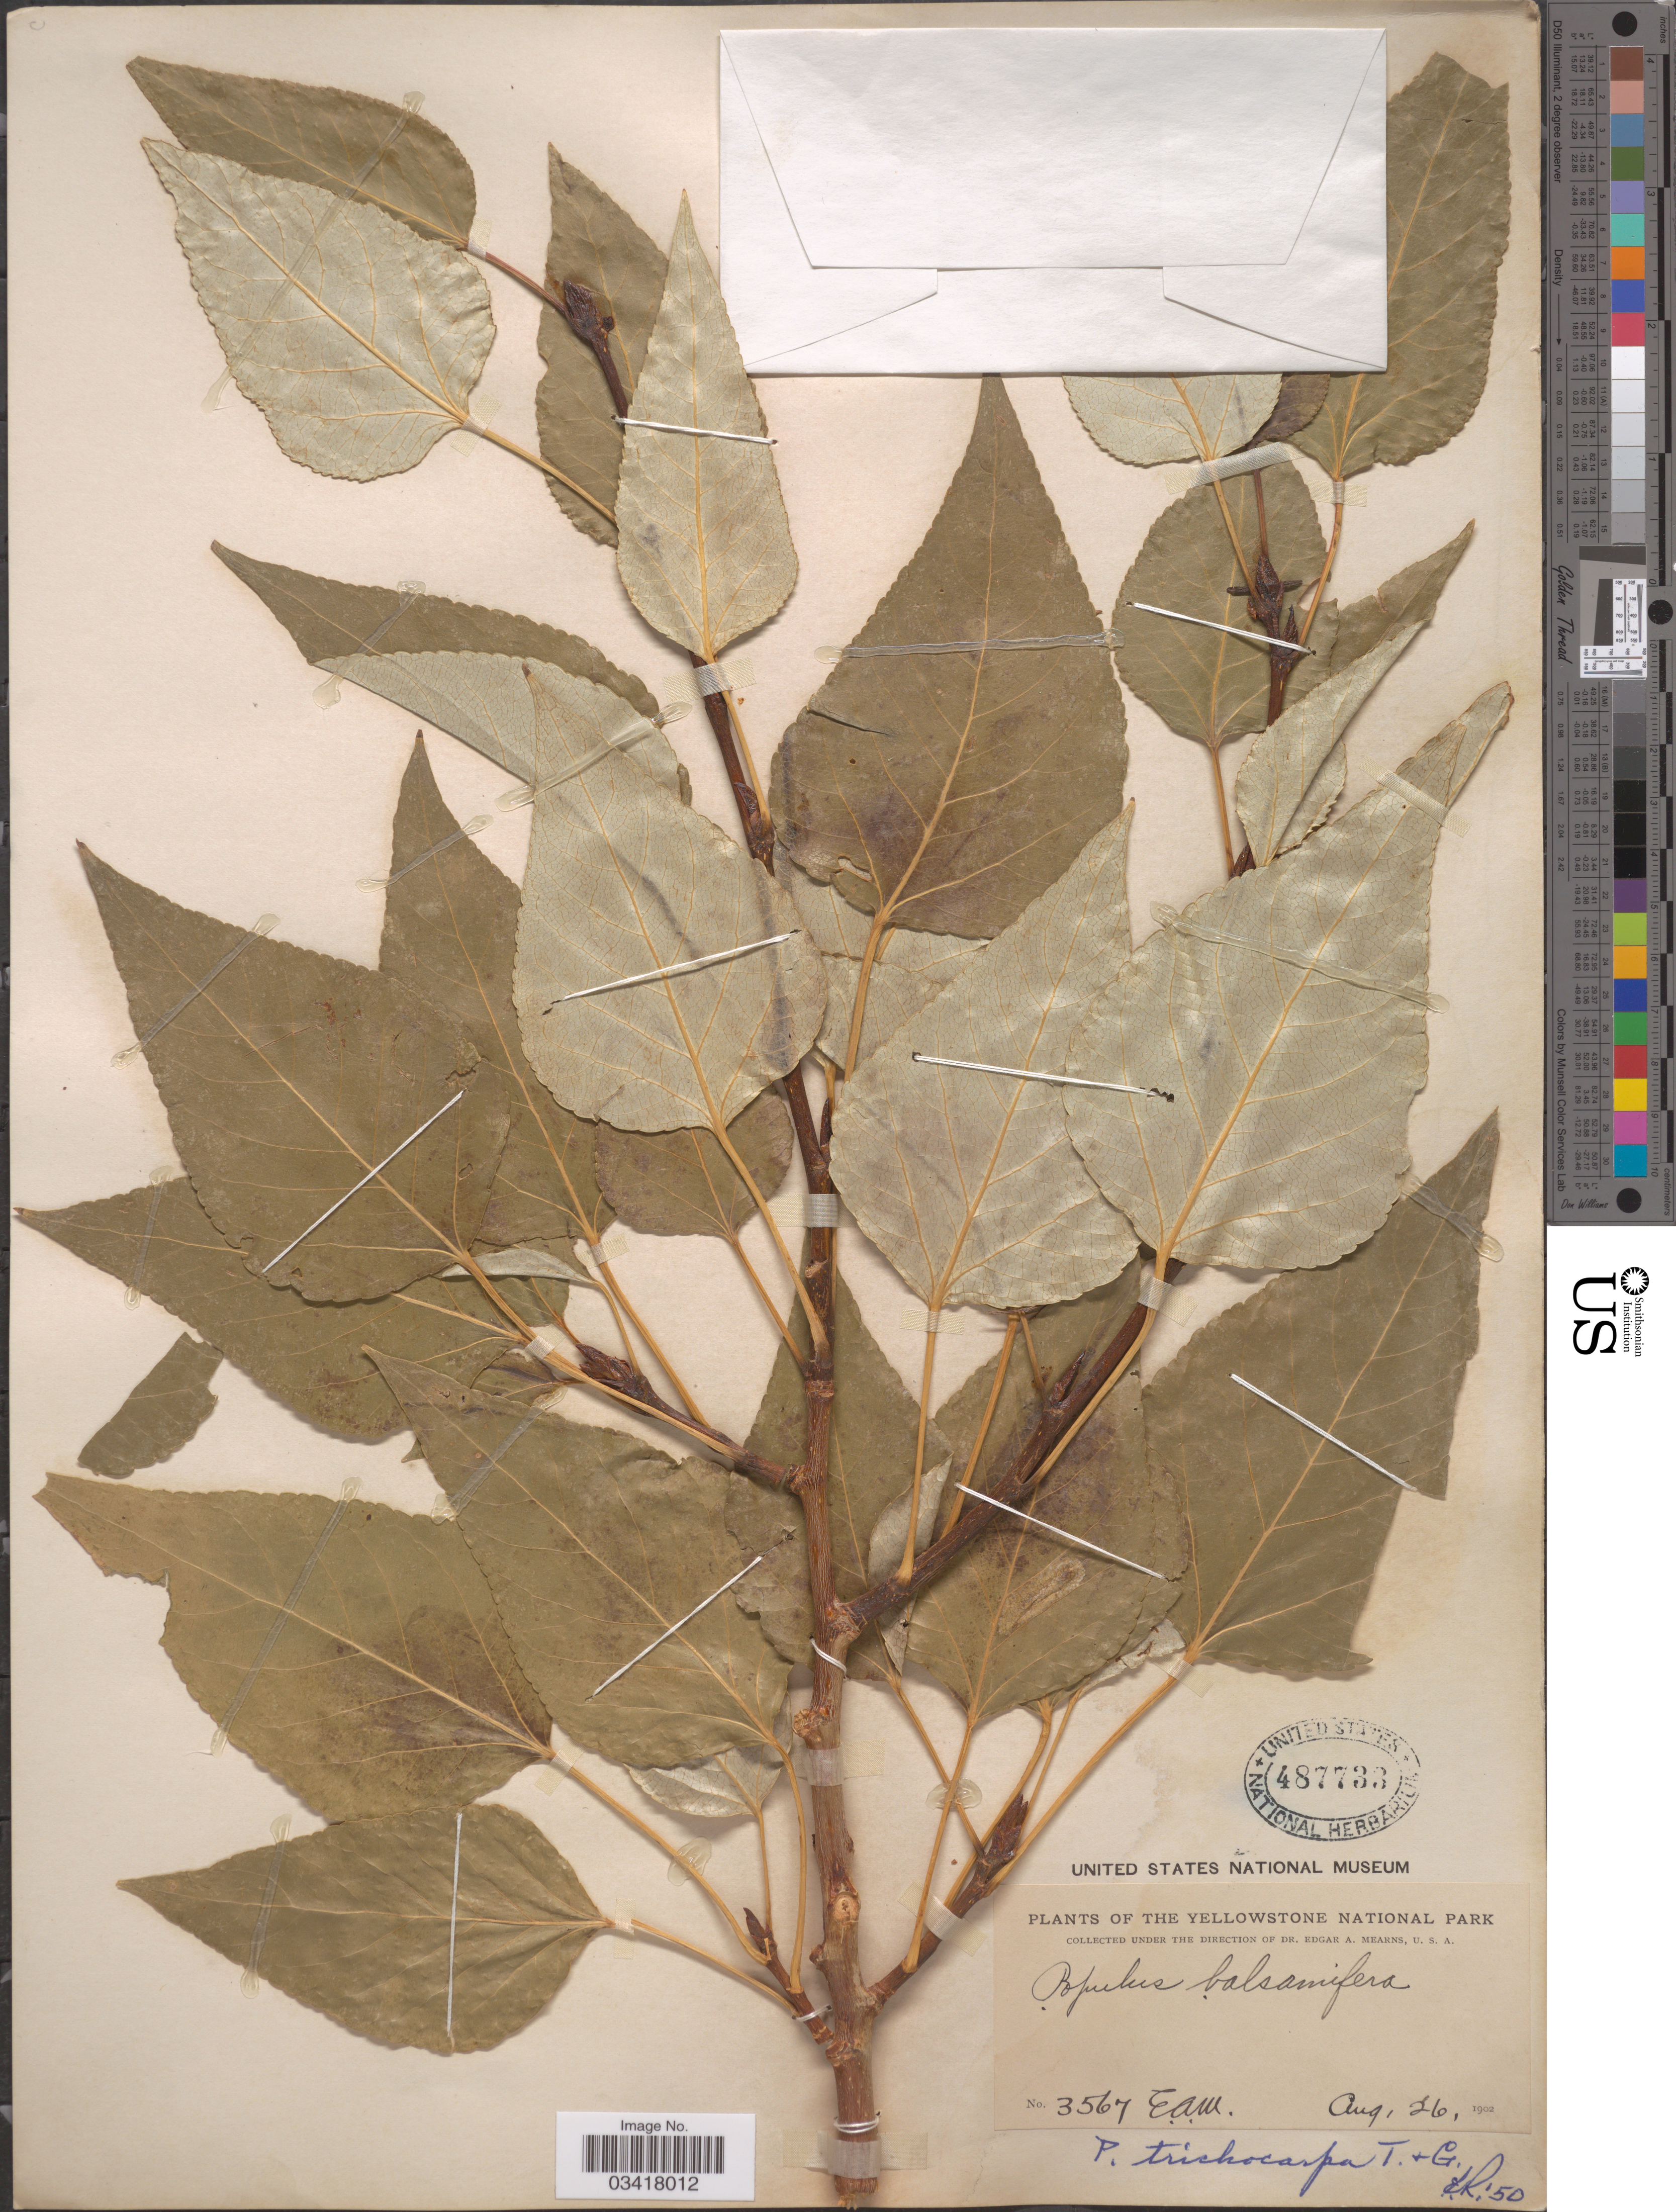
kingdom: Plantae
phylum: Tracheophyta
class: Magnoliopsida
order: Malpighiales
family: Salicaceae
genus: Populus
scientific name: Populus trichocarpa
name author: Torr. & A. Gray ex W. Hook.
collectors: E. A. Mearns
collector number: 3567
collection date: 1902-08-26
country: United States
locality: Yellowstone National Park.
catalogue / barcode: US 487733